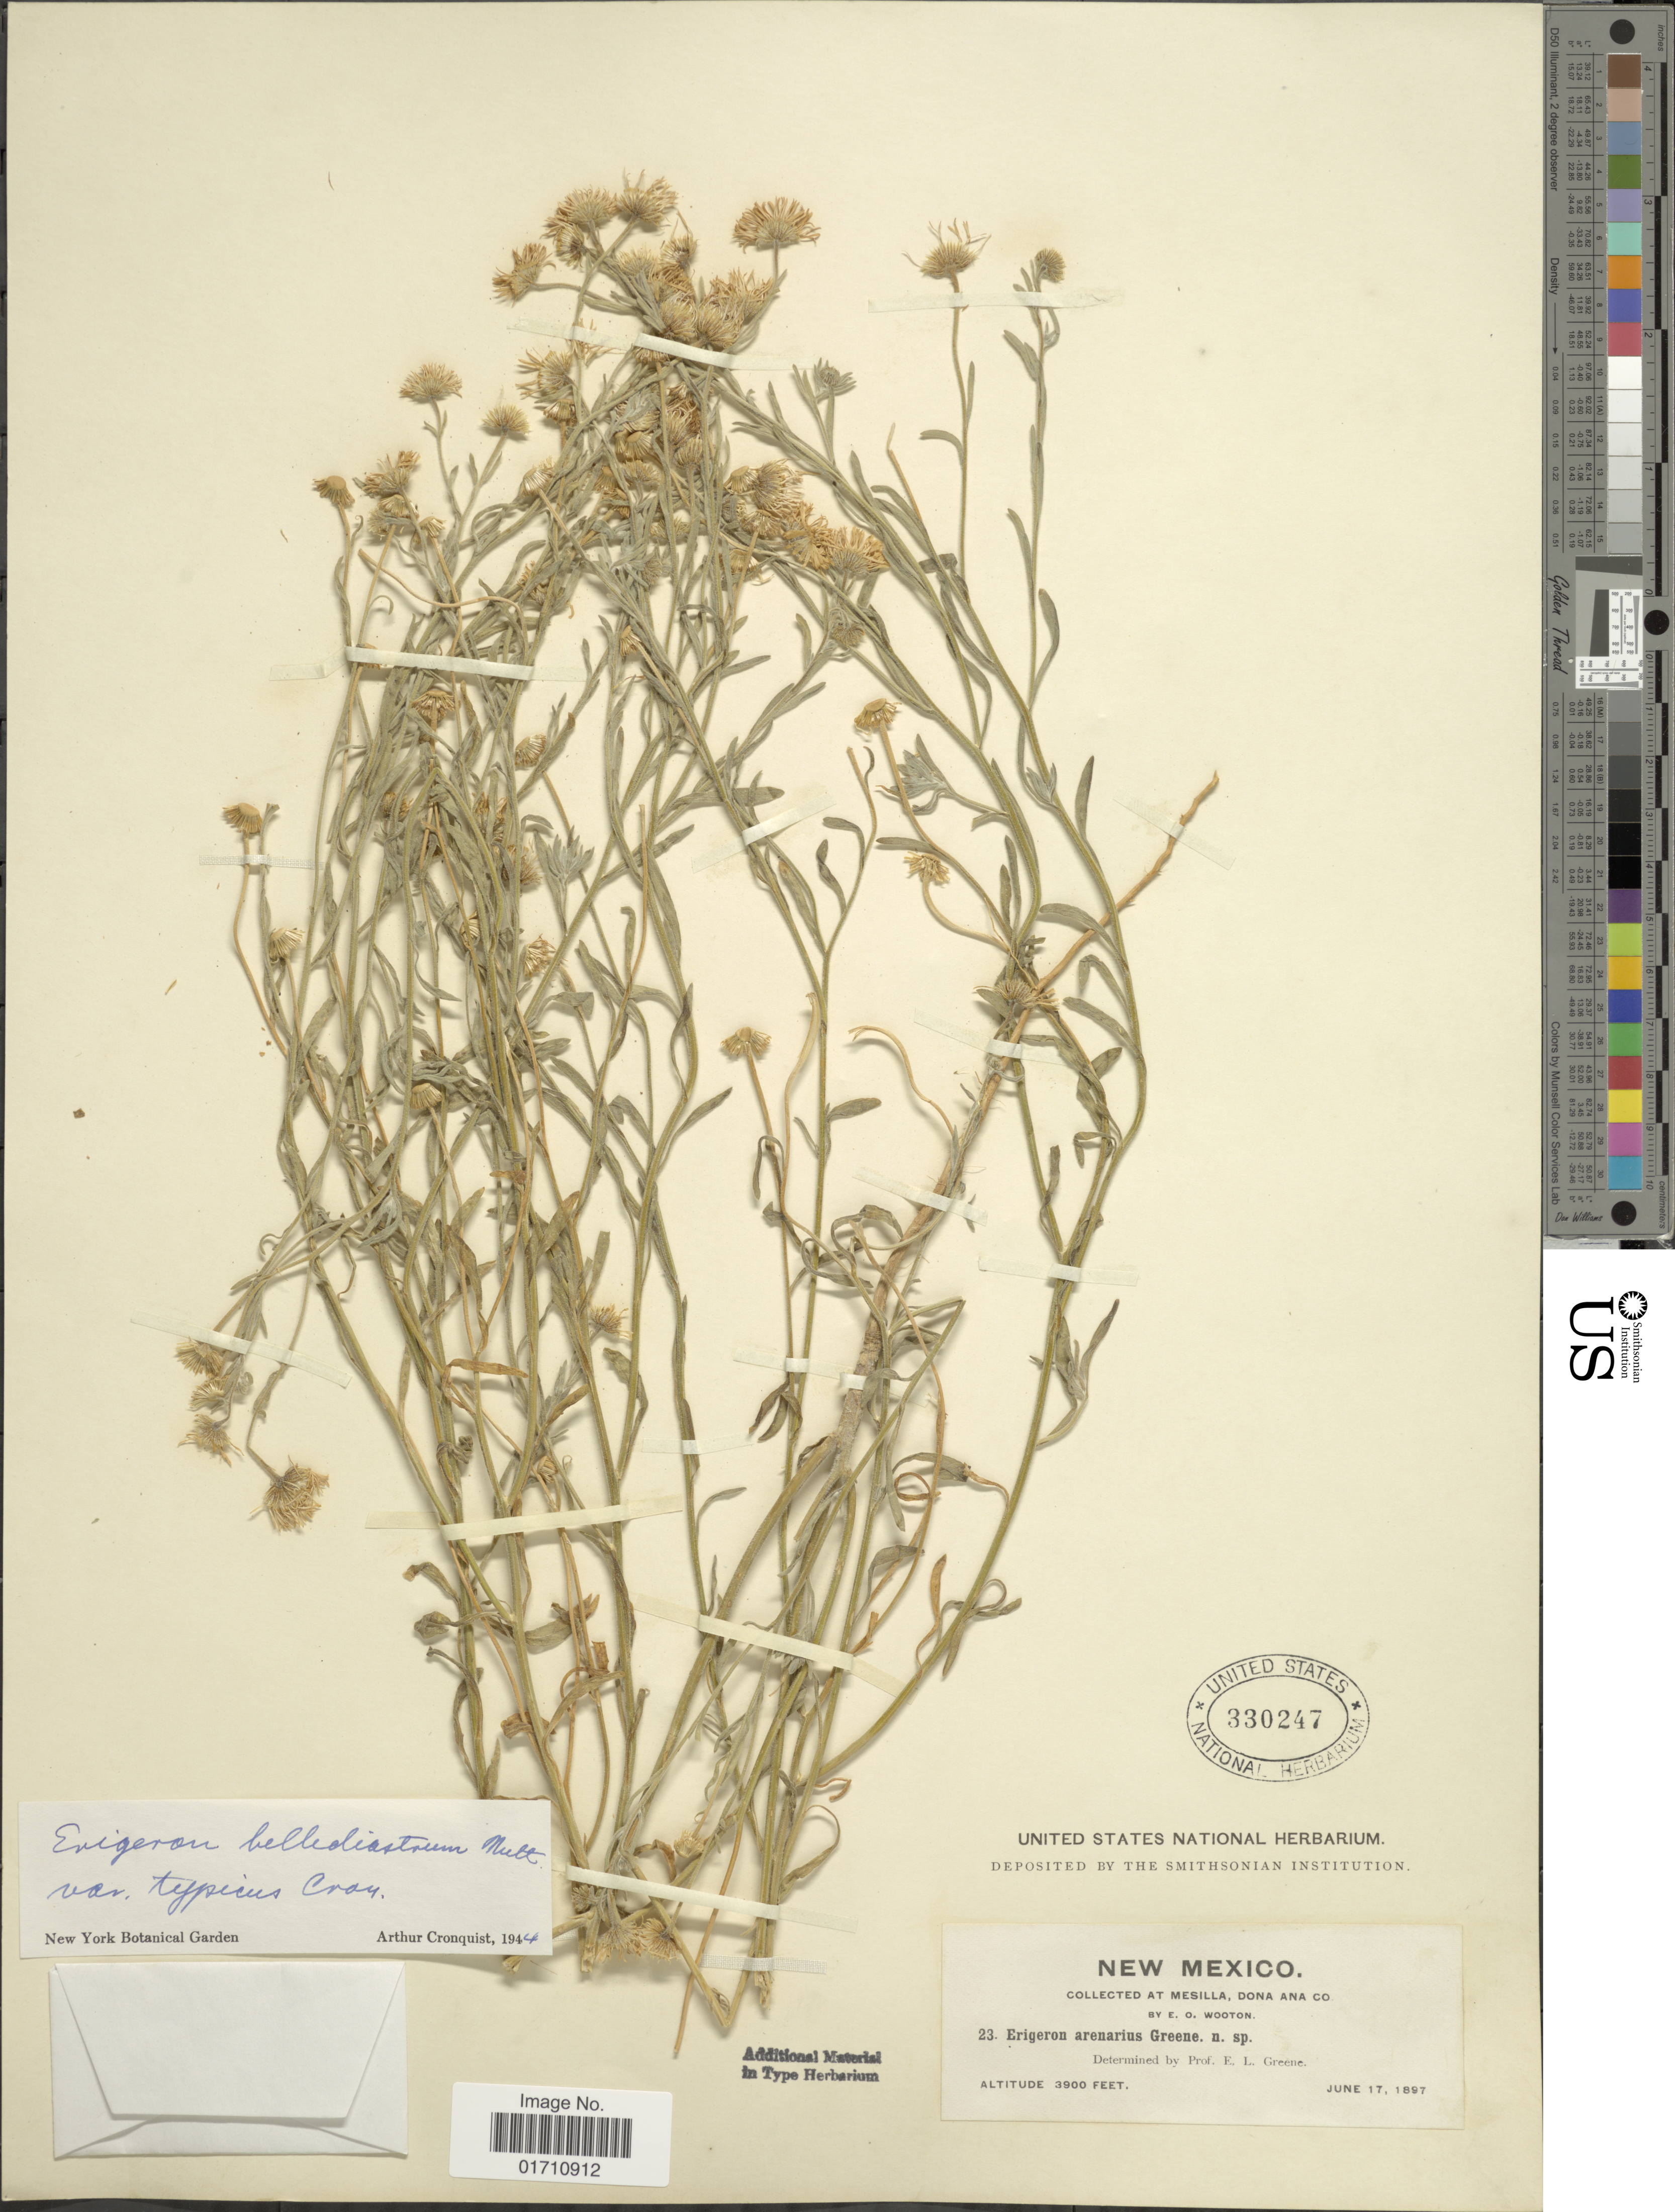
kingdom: Plantae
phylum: Tracheophyta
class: Magnoliopsida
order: Asterales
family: Asteraceae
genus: Erigeron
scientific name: Erigeron bellidiastrum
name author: Nutt.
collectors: E. O. Wooton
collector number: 23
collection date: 1897-06-17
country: United States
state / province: New Mexico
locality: At Mesilla, Dona Ana Co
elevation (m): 1189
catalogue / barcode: US 330247